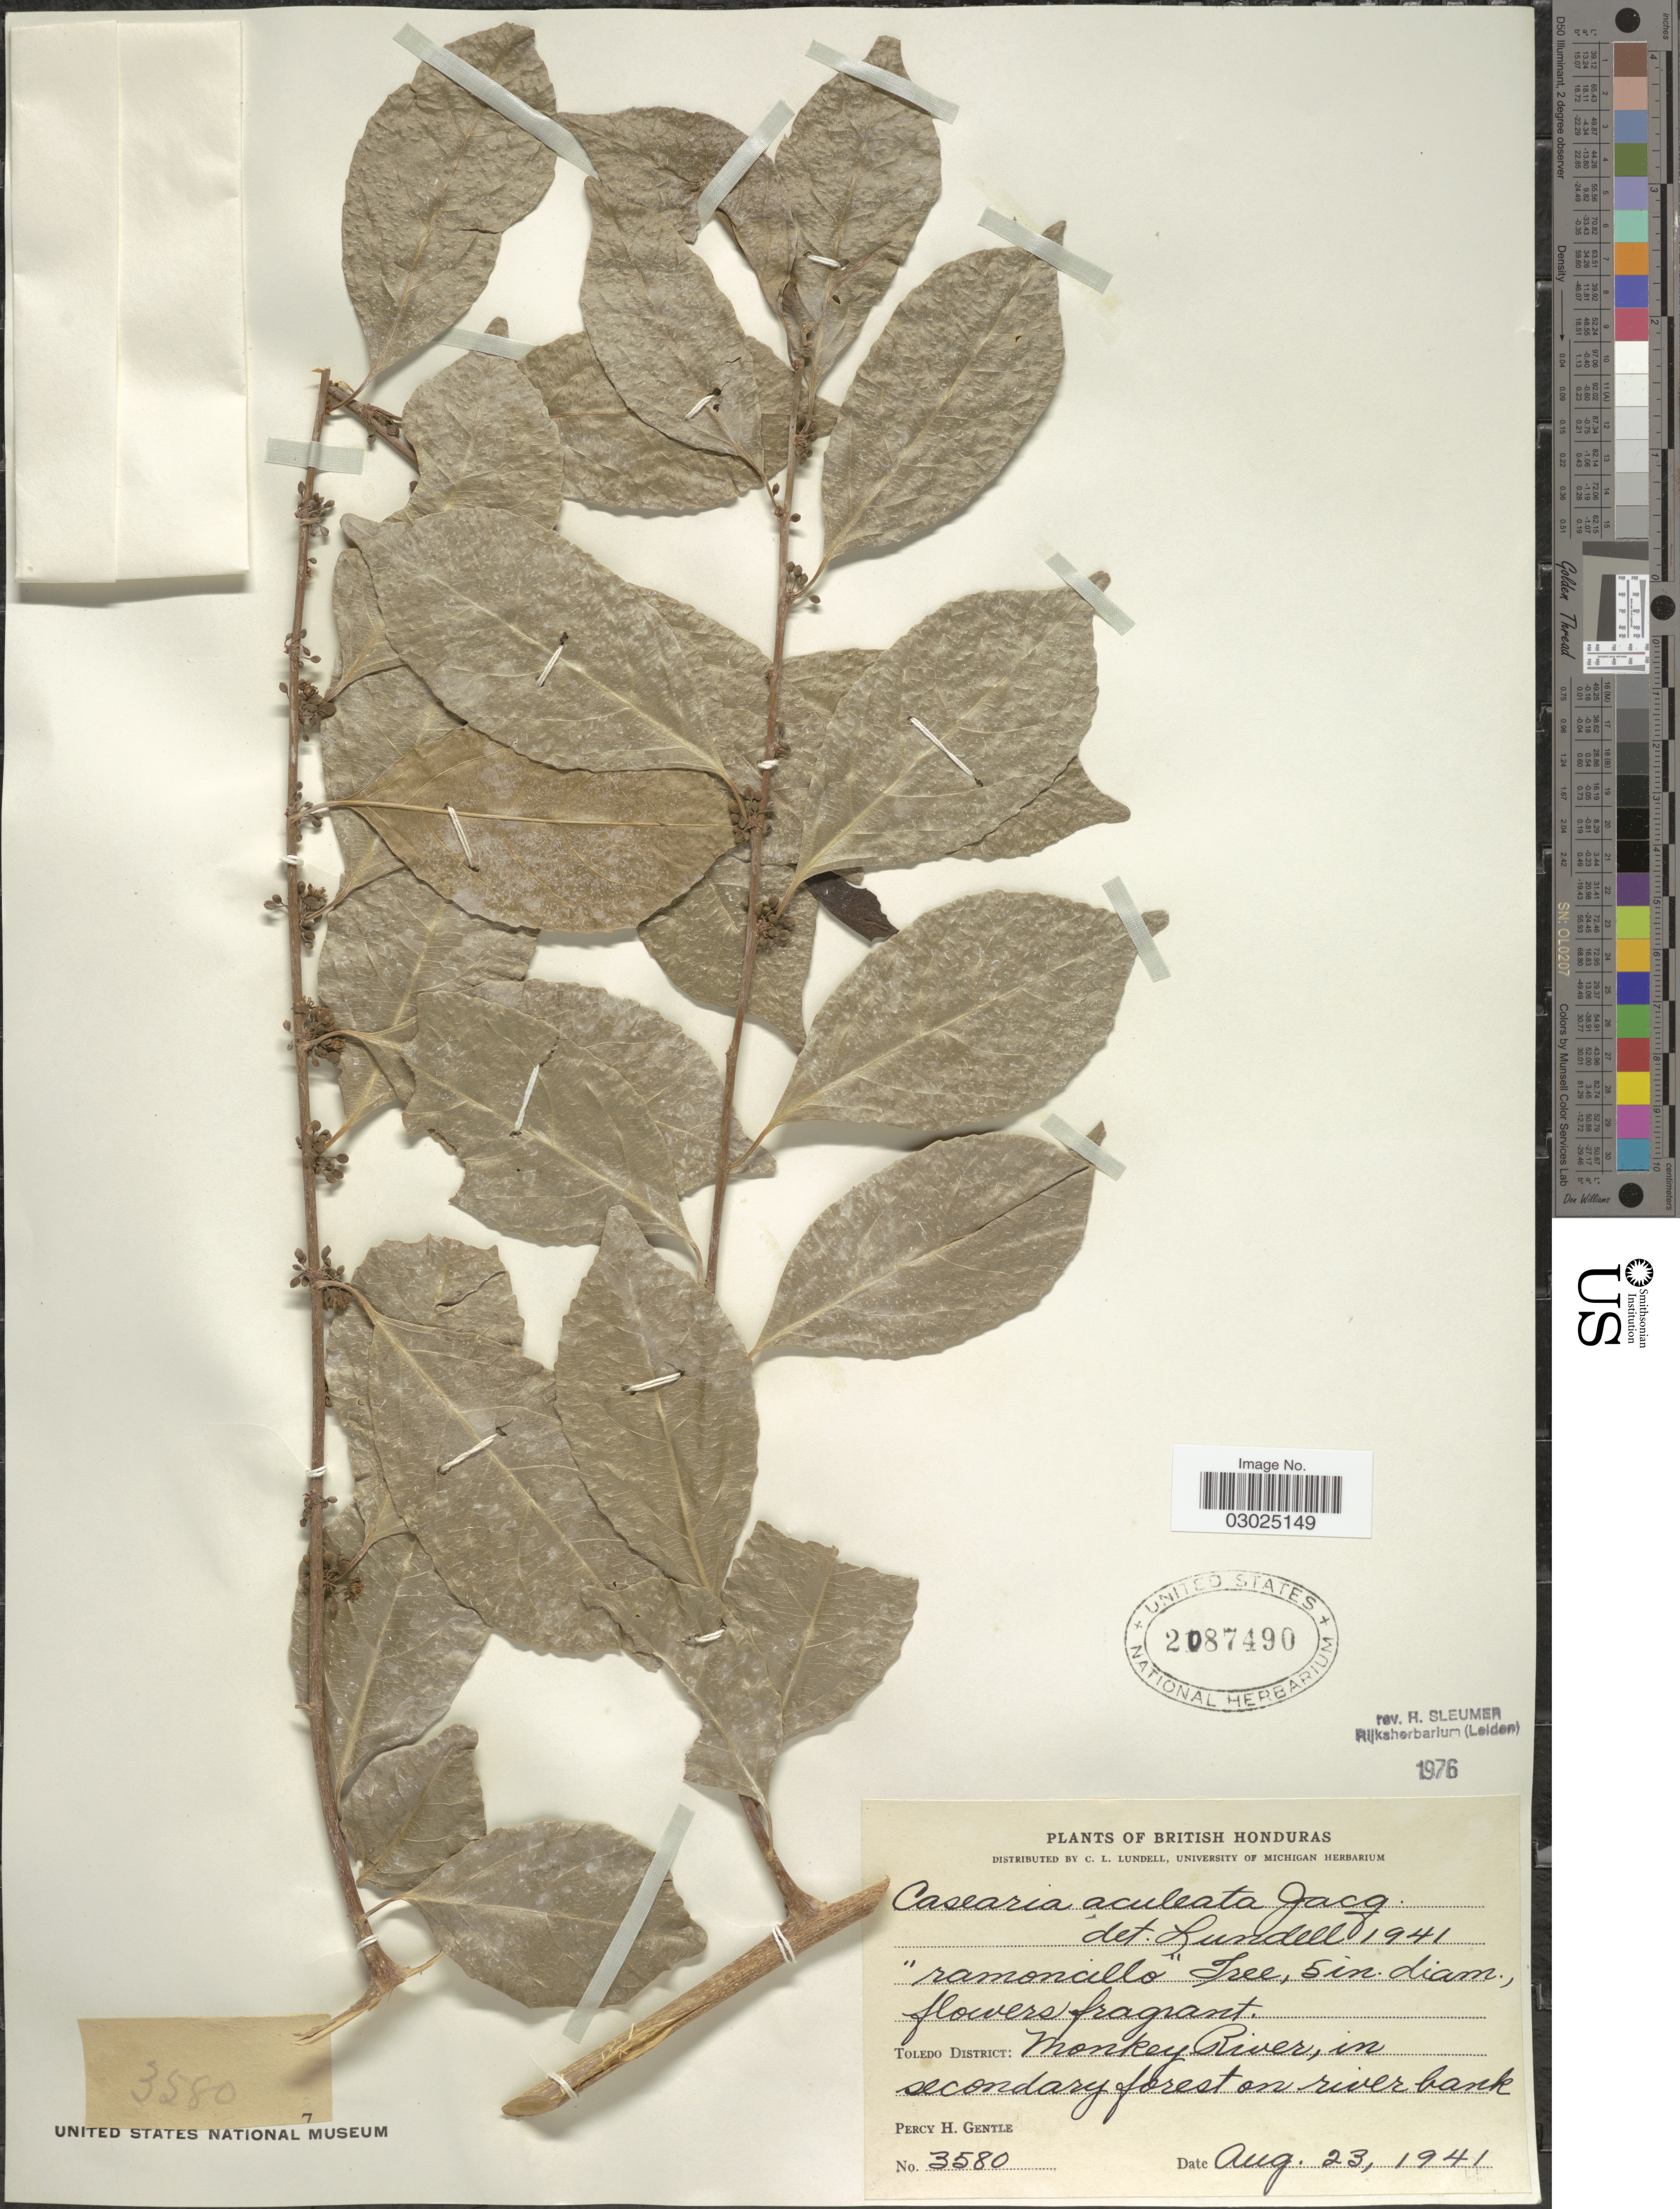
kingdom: Plantae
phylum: Tracheophyta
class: Magnoliopsida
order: Malpighiales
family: Salicaceae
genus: Casearia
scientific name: Casearia aculeata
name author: Jacq.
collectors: P. H. Gentle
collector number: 3580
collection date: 1941-08-23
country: Belize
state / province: Toledo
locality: British Honduras. Toledo District: Monkey River, in secondary forest on river bank.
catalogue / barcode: US 2087490